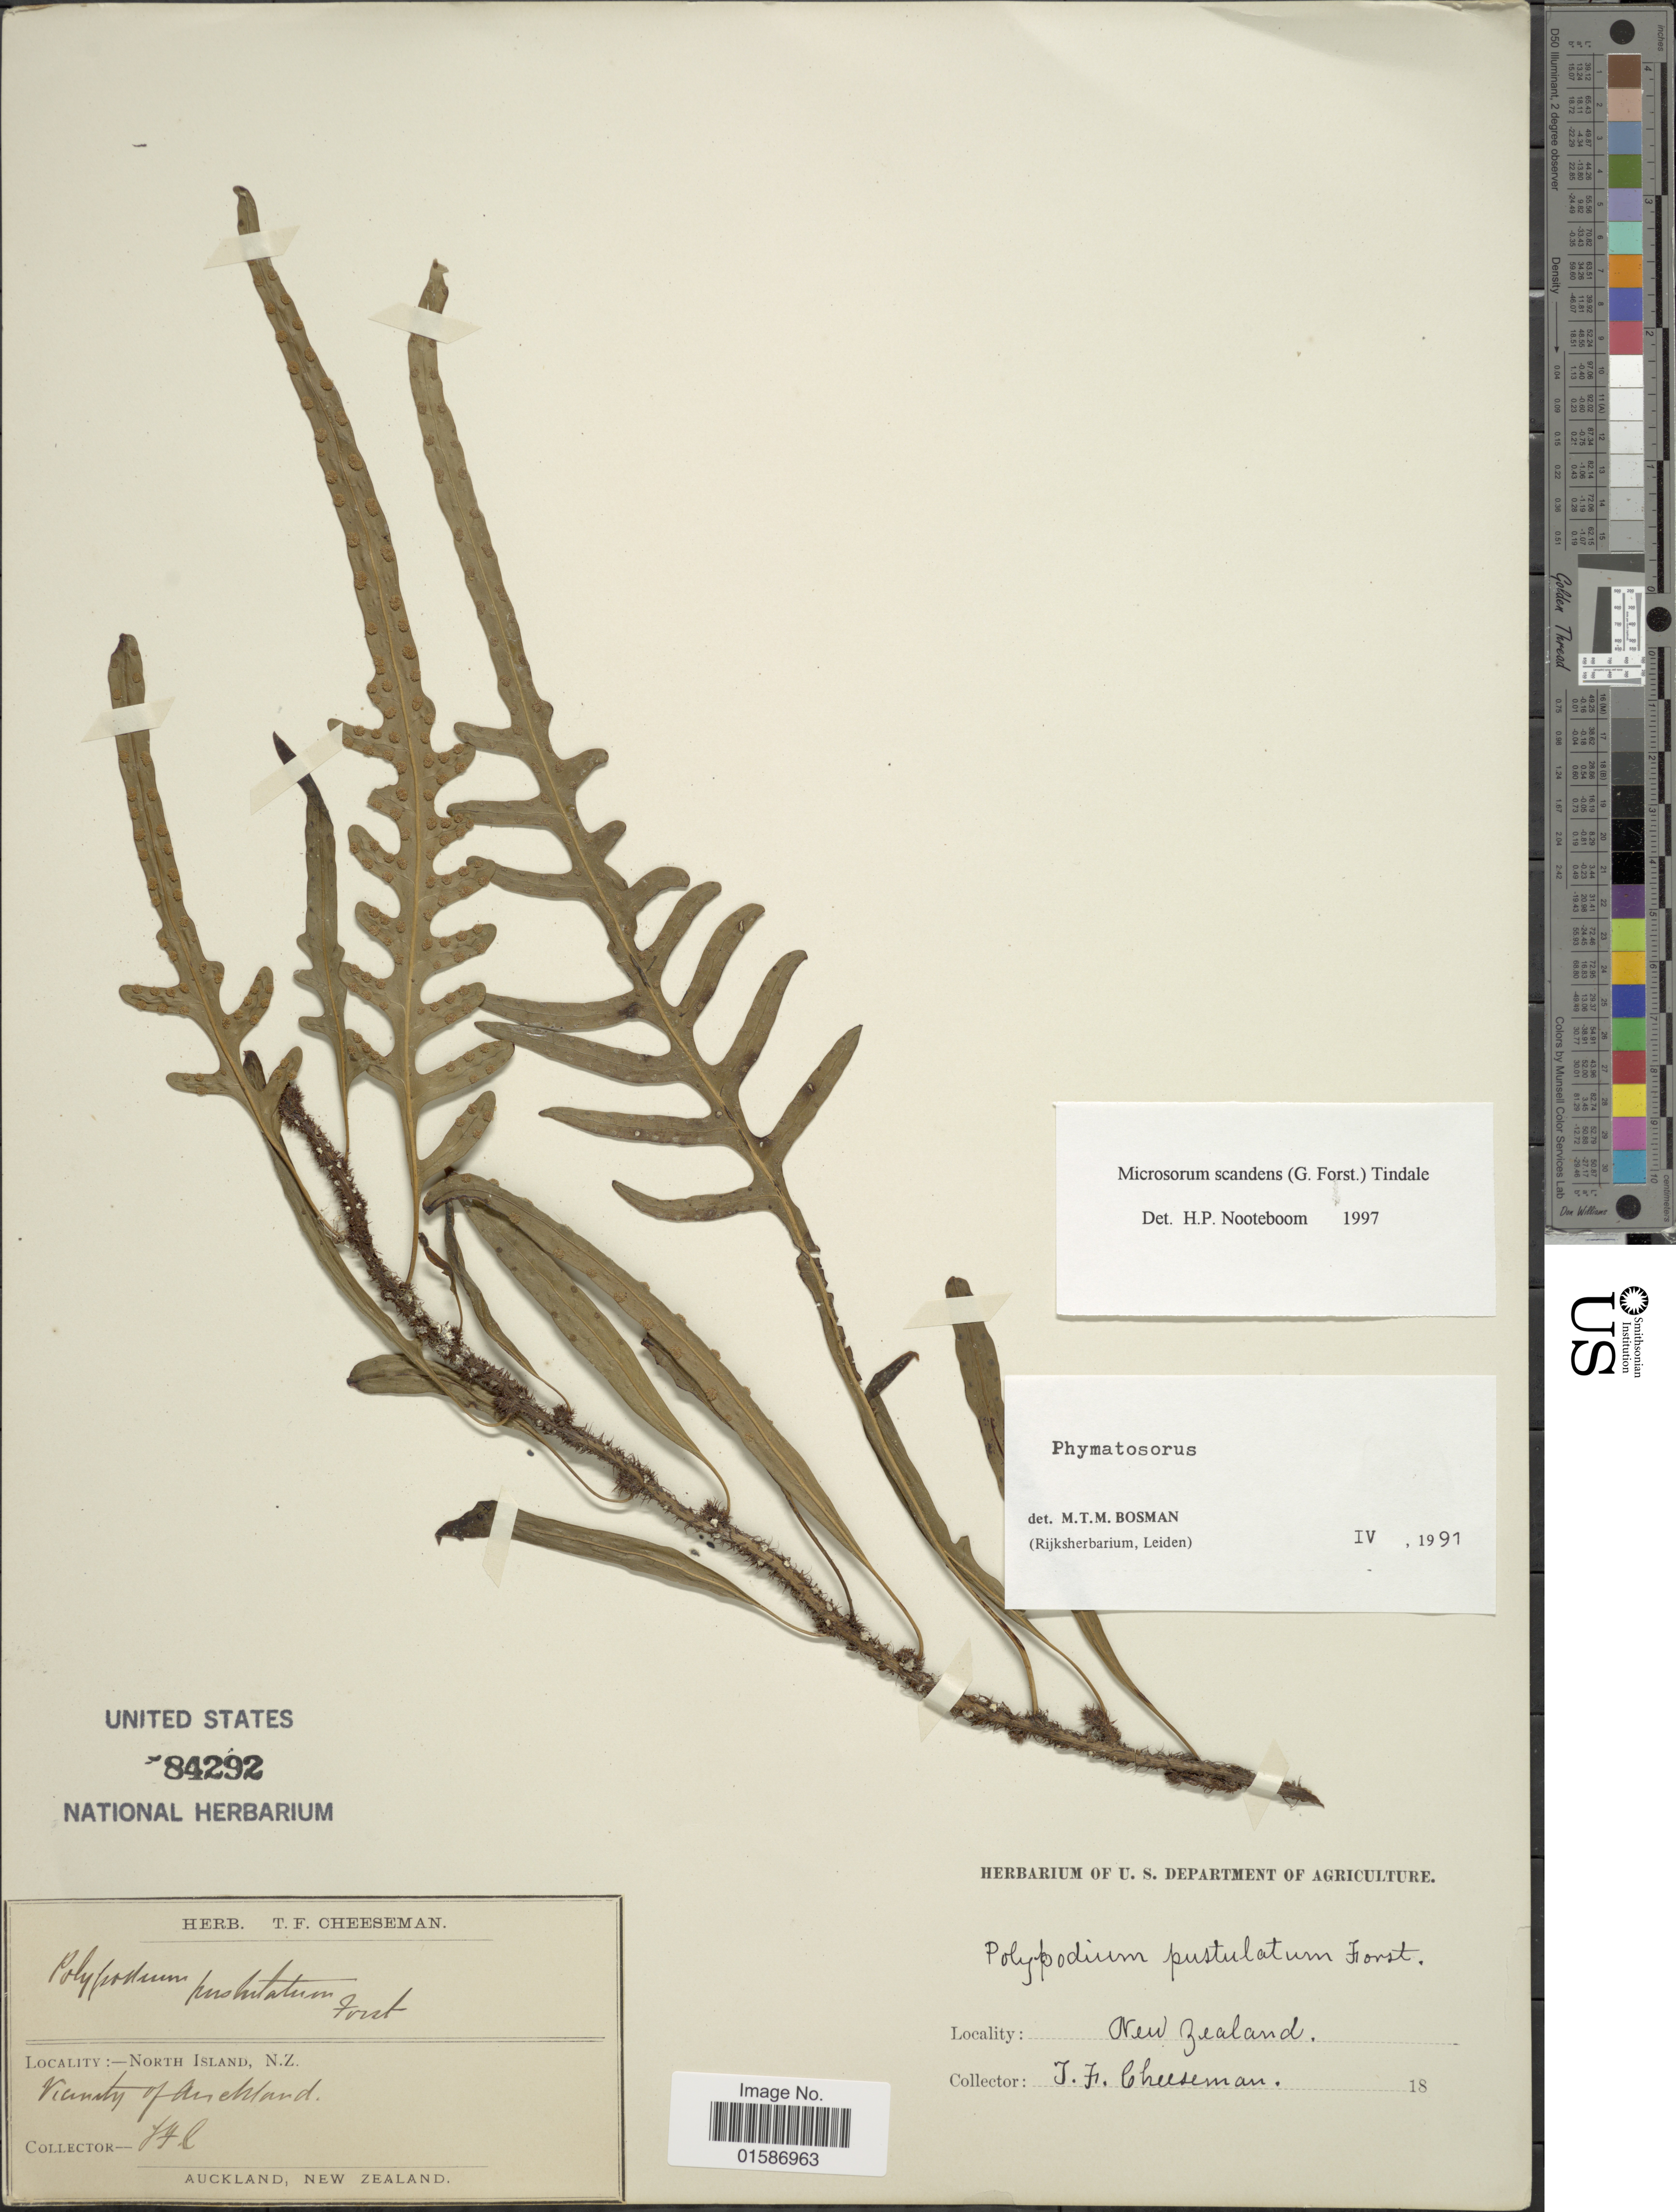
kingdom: Plantae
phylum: Tracheophyta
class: Polypodiopsida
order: Polypodiales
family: Polypodiaceae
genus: Microsorum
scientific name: Microsorum scandens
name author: Tindale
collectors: T. F. Cheeseman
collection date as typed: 18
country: New Zealand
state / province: Auckland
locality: North Island, Vicinity of Auckland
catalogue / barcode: US 84292